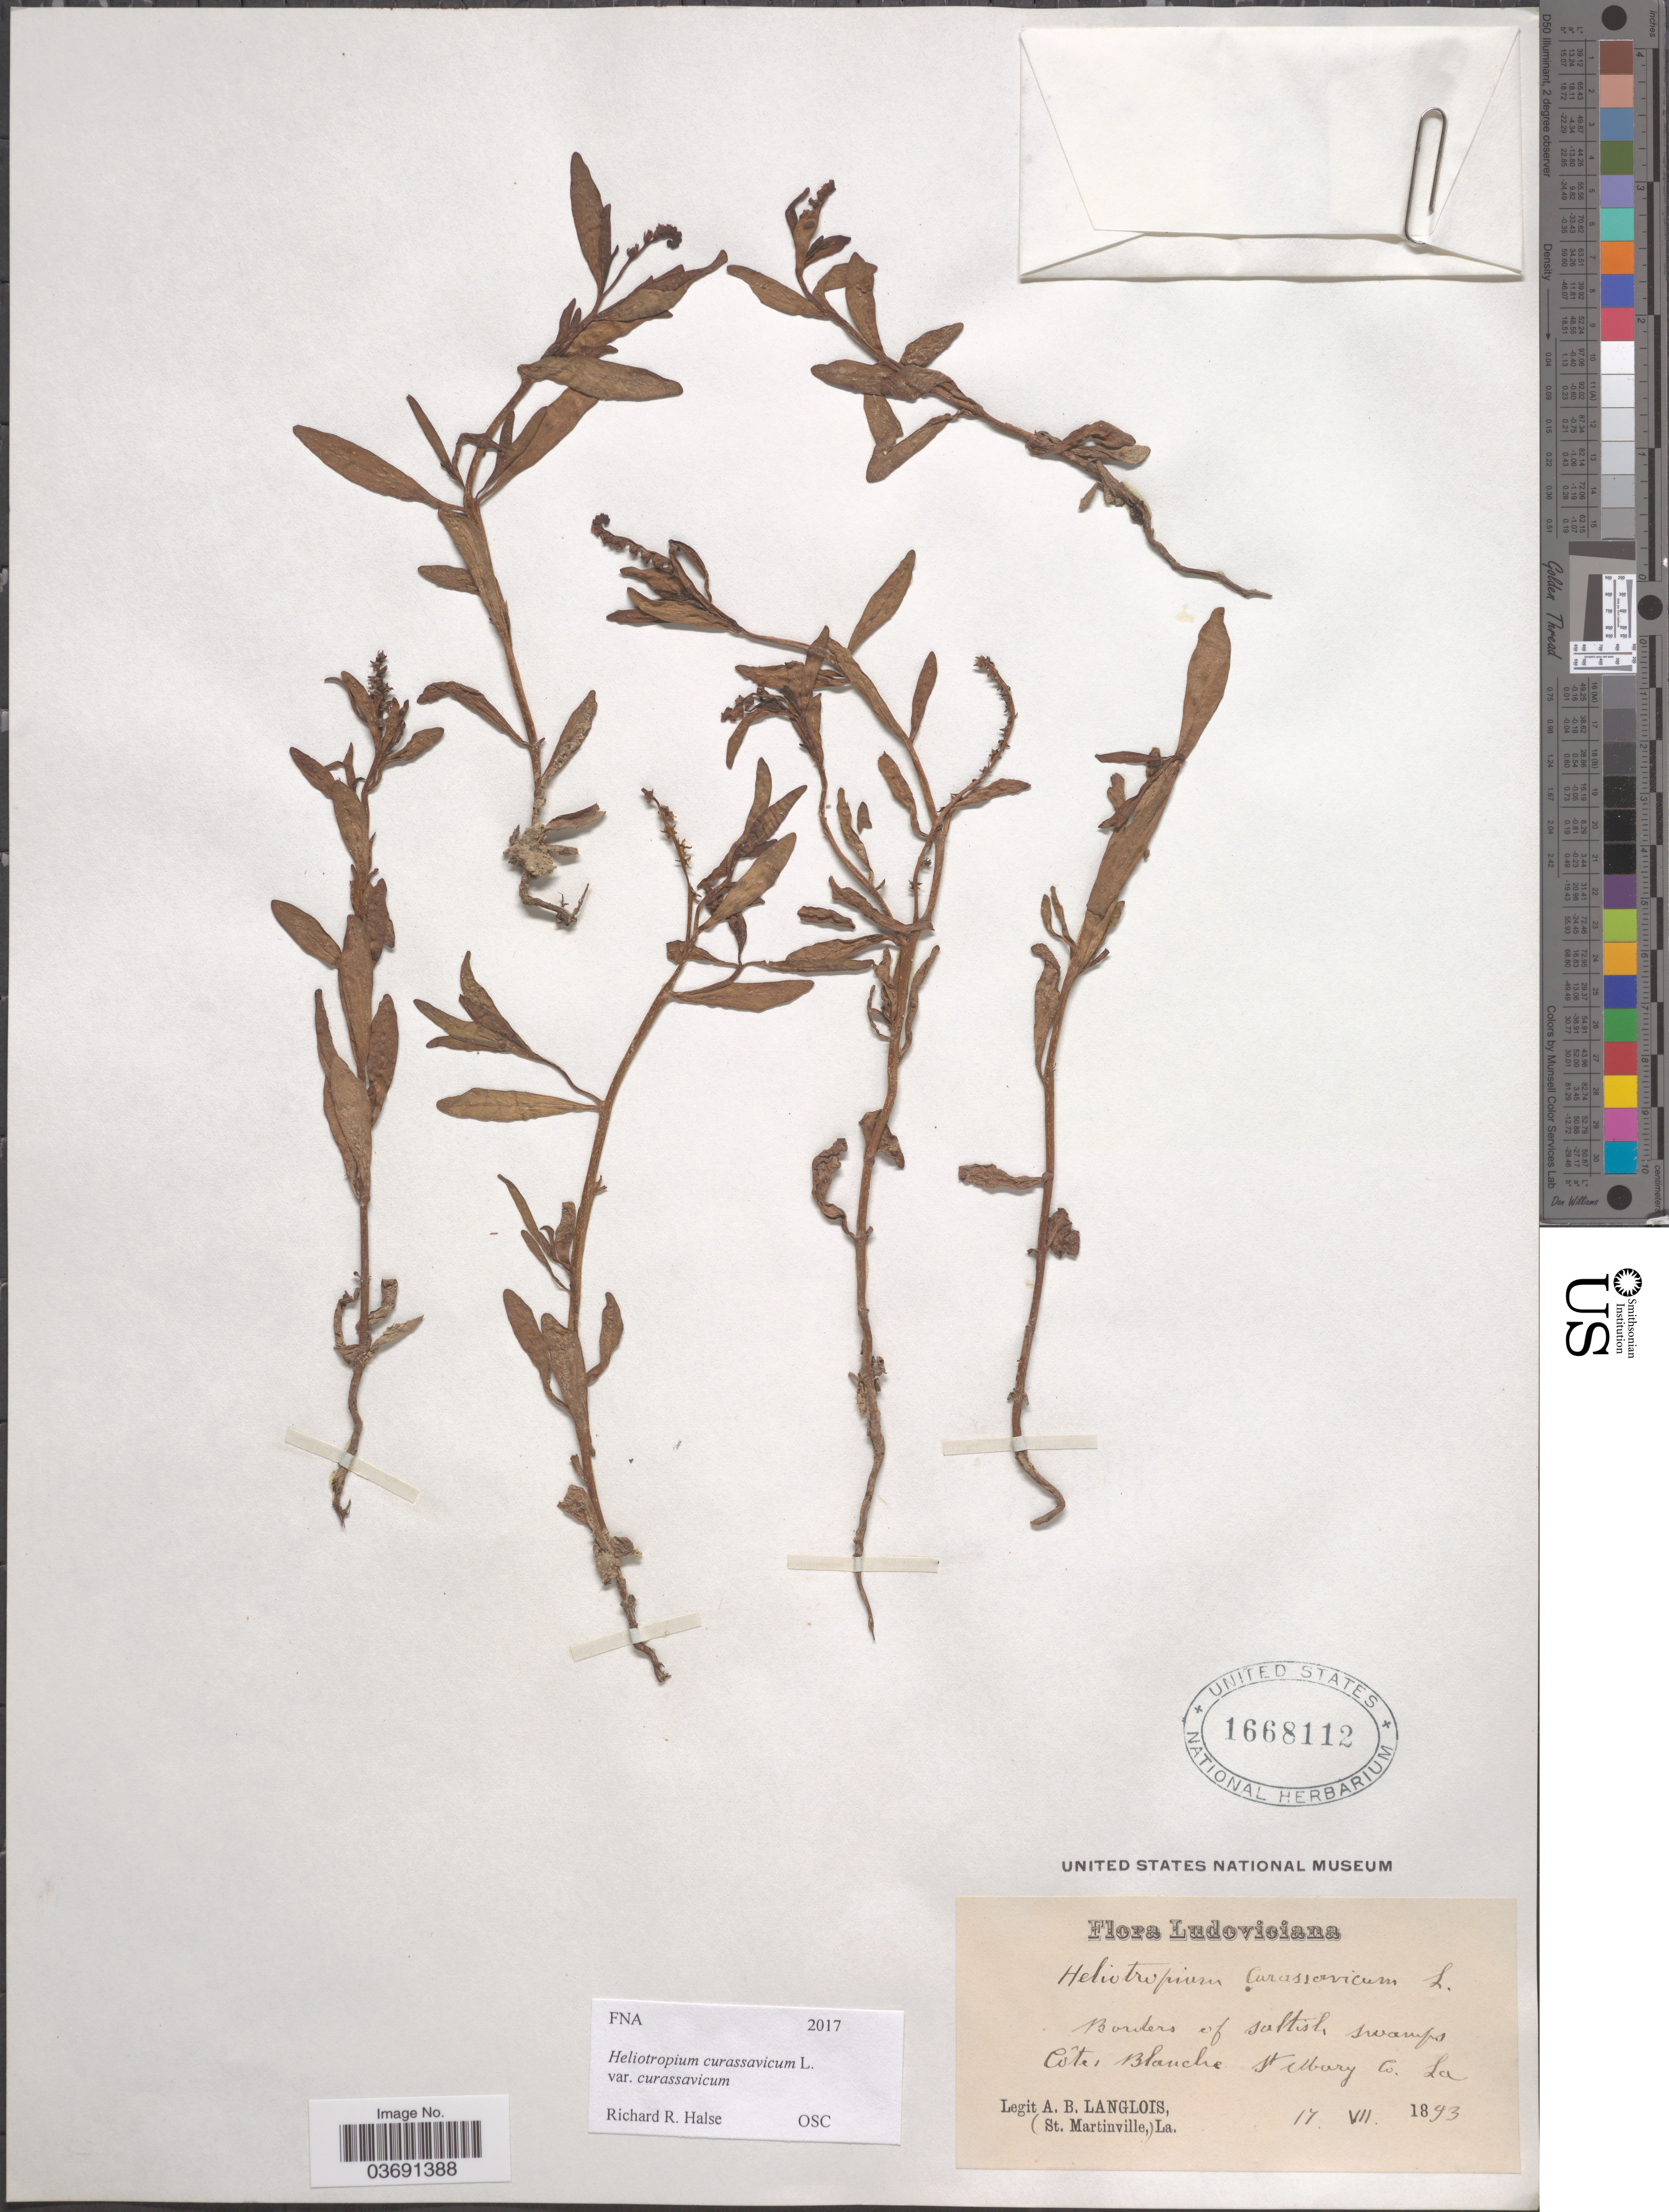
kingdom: Plantae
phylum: Tracheophyta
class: Magnoliopsida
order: Boraginales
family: Heliotropiaceae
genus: Heliotropium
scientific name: Heliotropium curassavicum var. curassavicum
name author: L.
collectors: A. Langlois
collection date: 1893-07-17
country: United States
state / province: Louisiana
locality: Ludoviciana. Borders of saltish swamps Côte Blanche St Mary Co.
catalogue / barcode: US 1668112